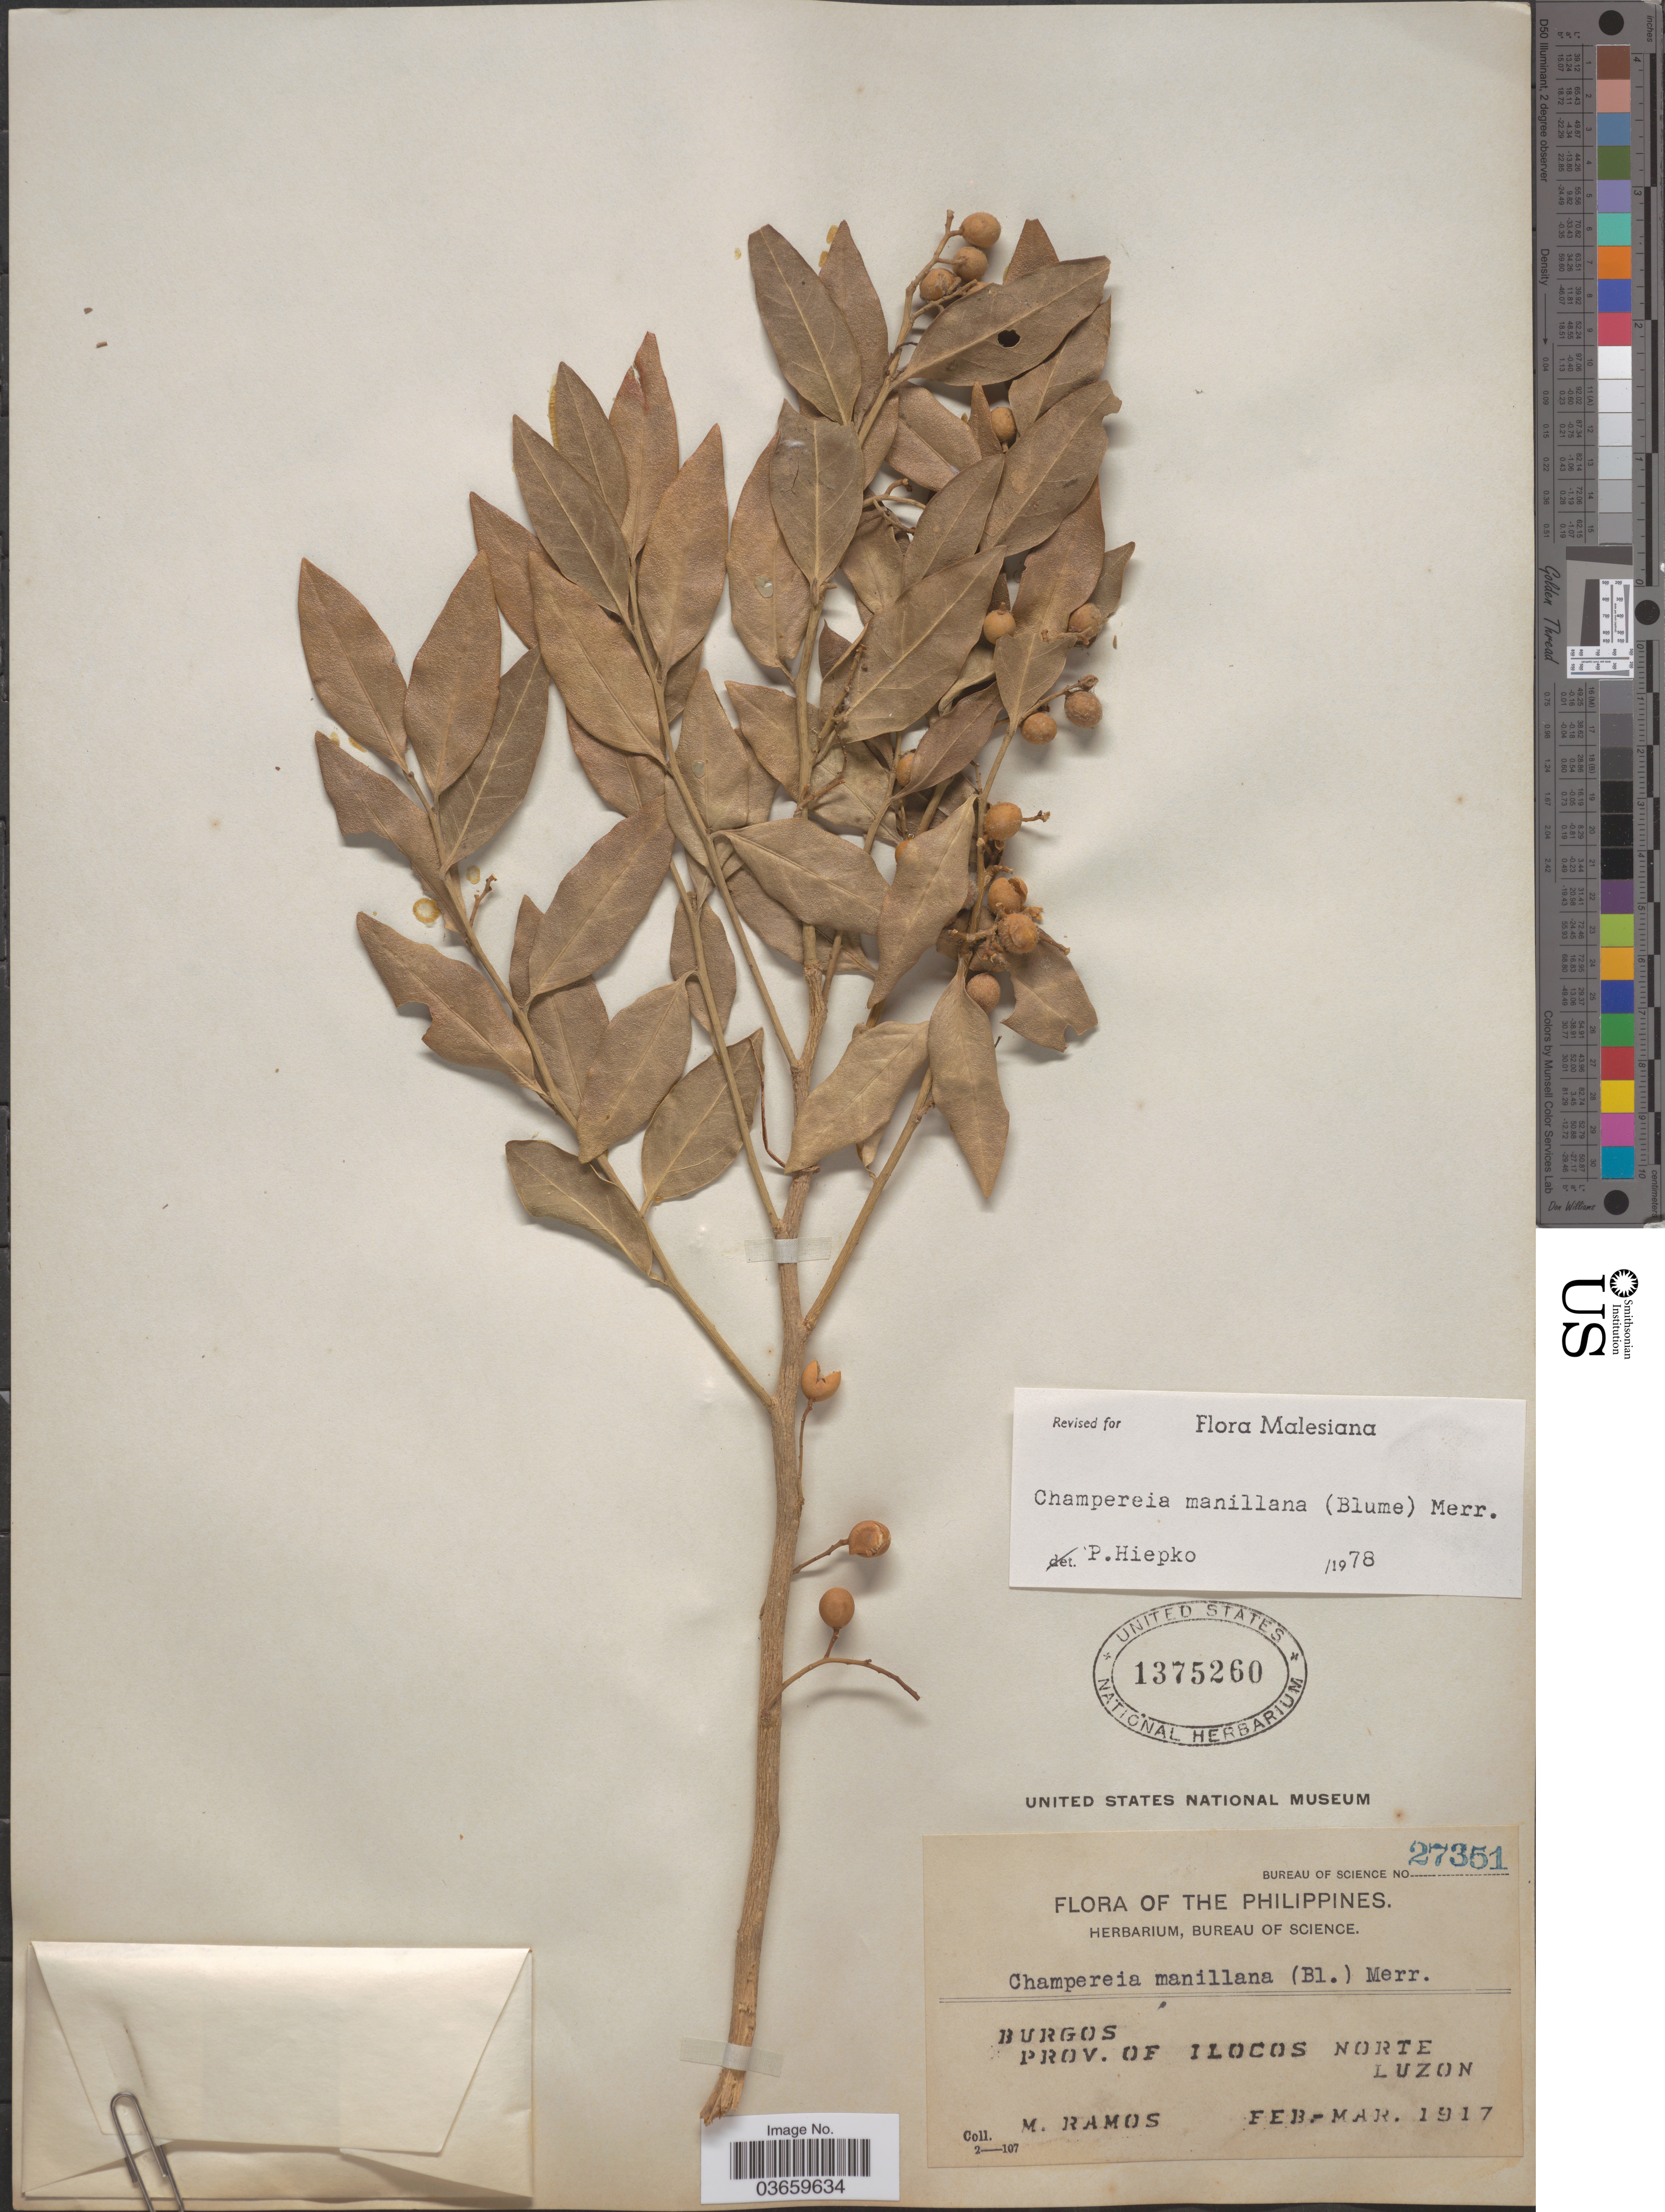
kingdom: Plantae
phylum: Tracheophyta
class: Magnoliopsida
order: Santalales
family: Opiliaceae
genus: Champereia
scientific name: Champereia manillana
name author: (Blume) Merr.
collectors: M. Ramos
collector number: Bureau of Science 27351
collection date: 1917-02/1917-03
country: Philippines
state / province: Ilocos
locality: Burgos. Prov. of Ilocos Norte. Luzon.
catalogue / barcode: US 1375260